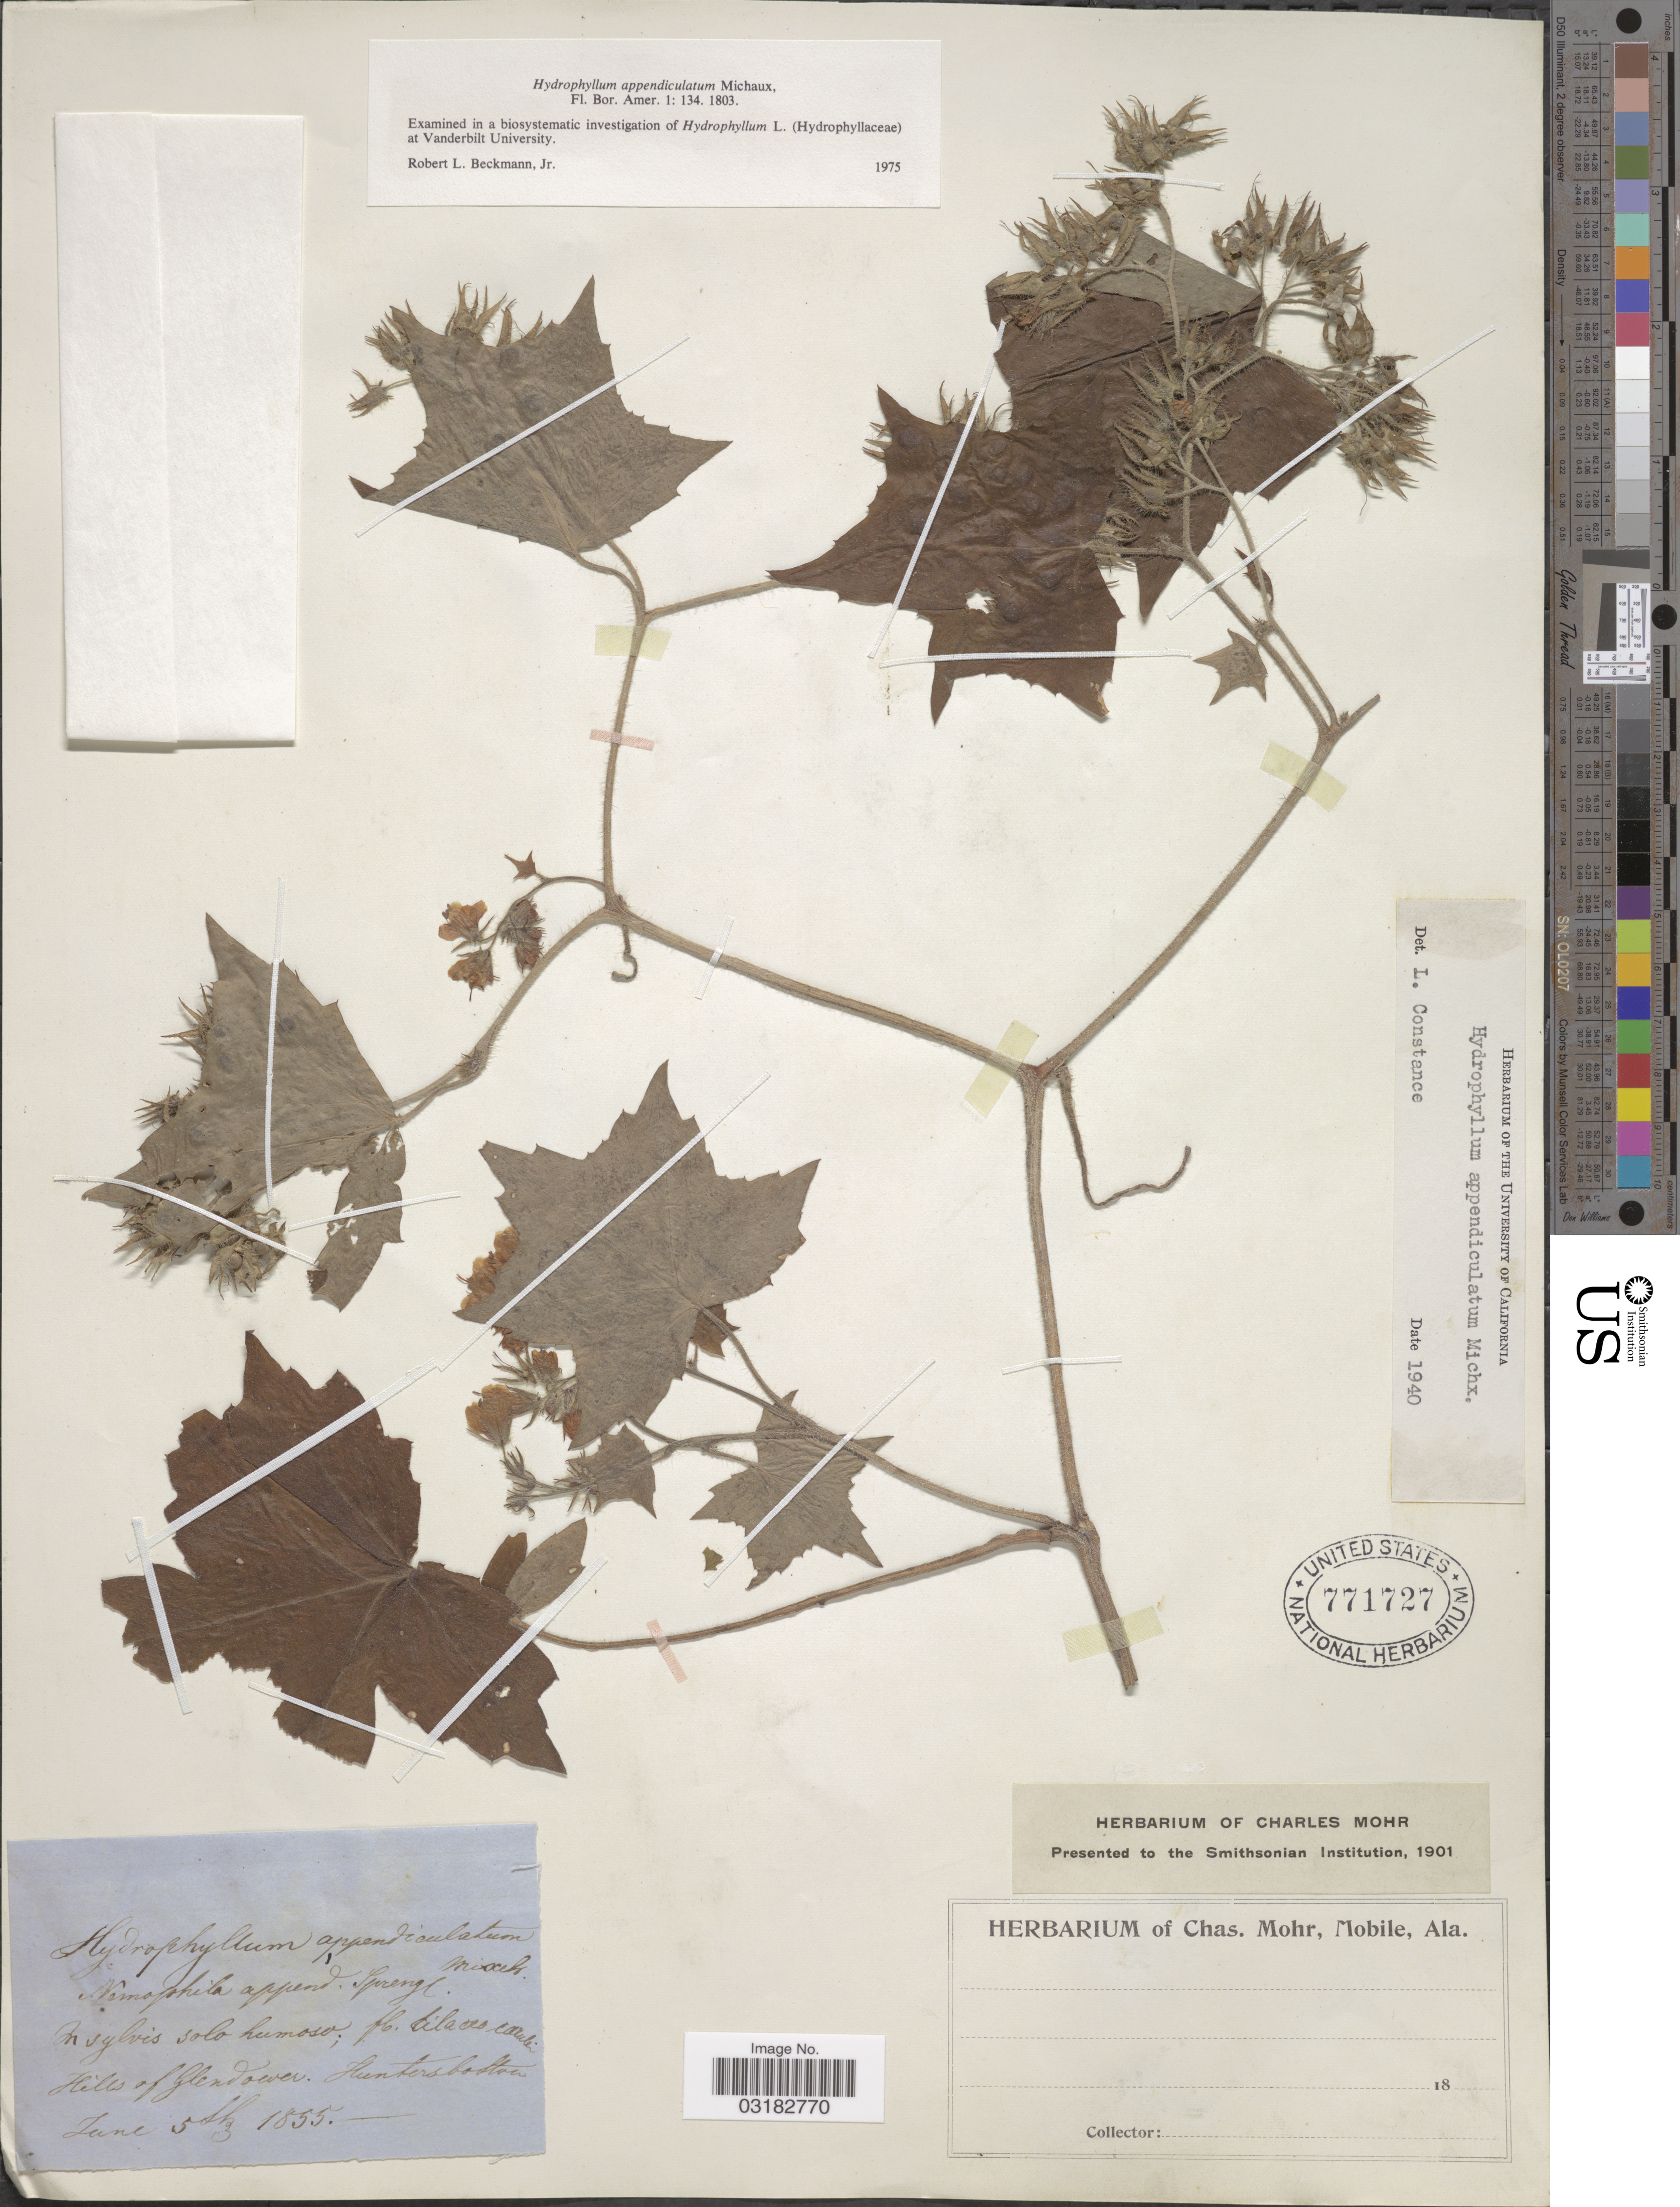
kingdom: Plantae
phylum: Tracheophyta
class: Magnoliopsida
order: Boraginales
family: Hydrophyllaceae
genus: Hydrophyllum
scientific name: Hydrophyllum appendiculatum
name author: Michx.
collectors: ex herb. C. Mohr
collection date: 1855-06-05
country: United States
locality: Hills of Glendover. Huntersbottom.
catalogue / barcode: US 771727